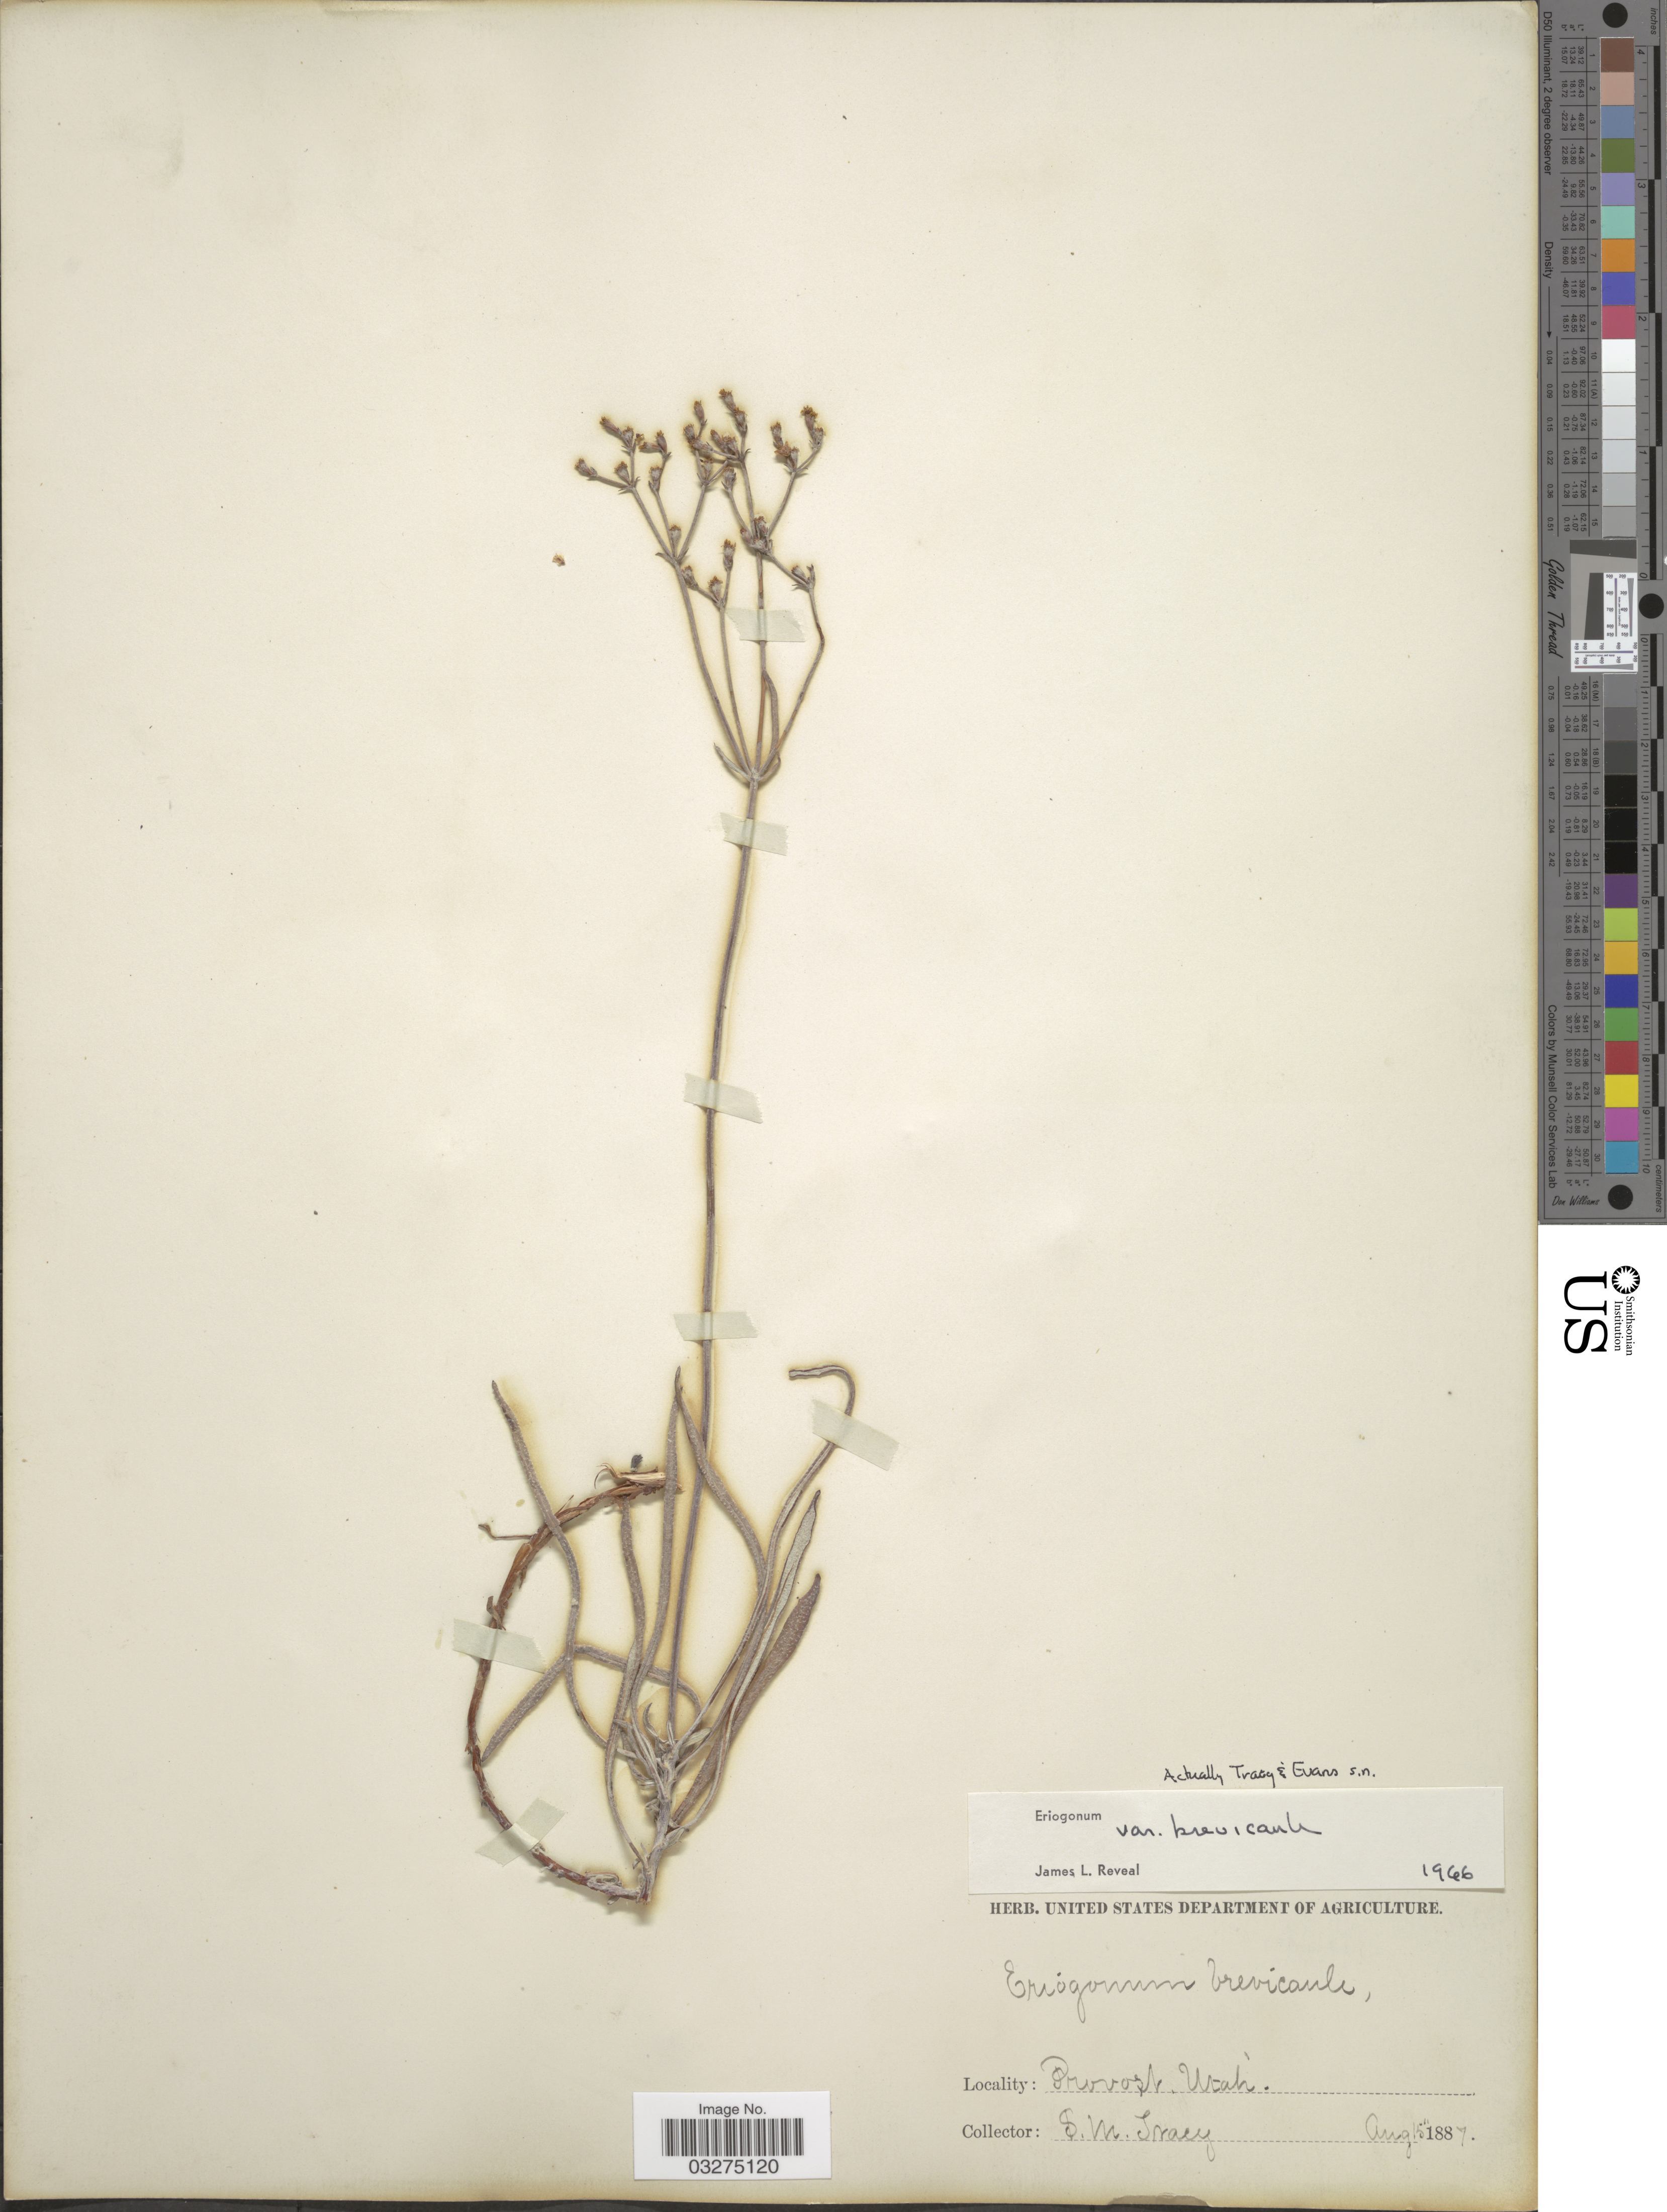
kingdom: Plantae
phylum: Tracheophyta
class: Magnoliopsida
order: Caryophyllales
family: Polygonaceae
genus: Eriogonum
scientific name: Eriogonum brevicaule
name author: Nutt.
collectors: S. M. Tracy & -- Evans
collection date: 1887-08-15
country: United States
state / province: Utah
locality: Provost.